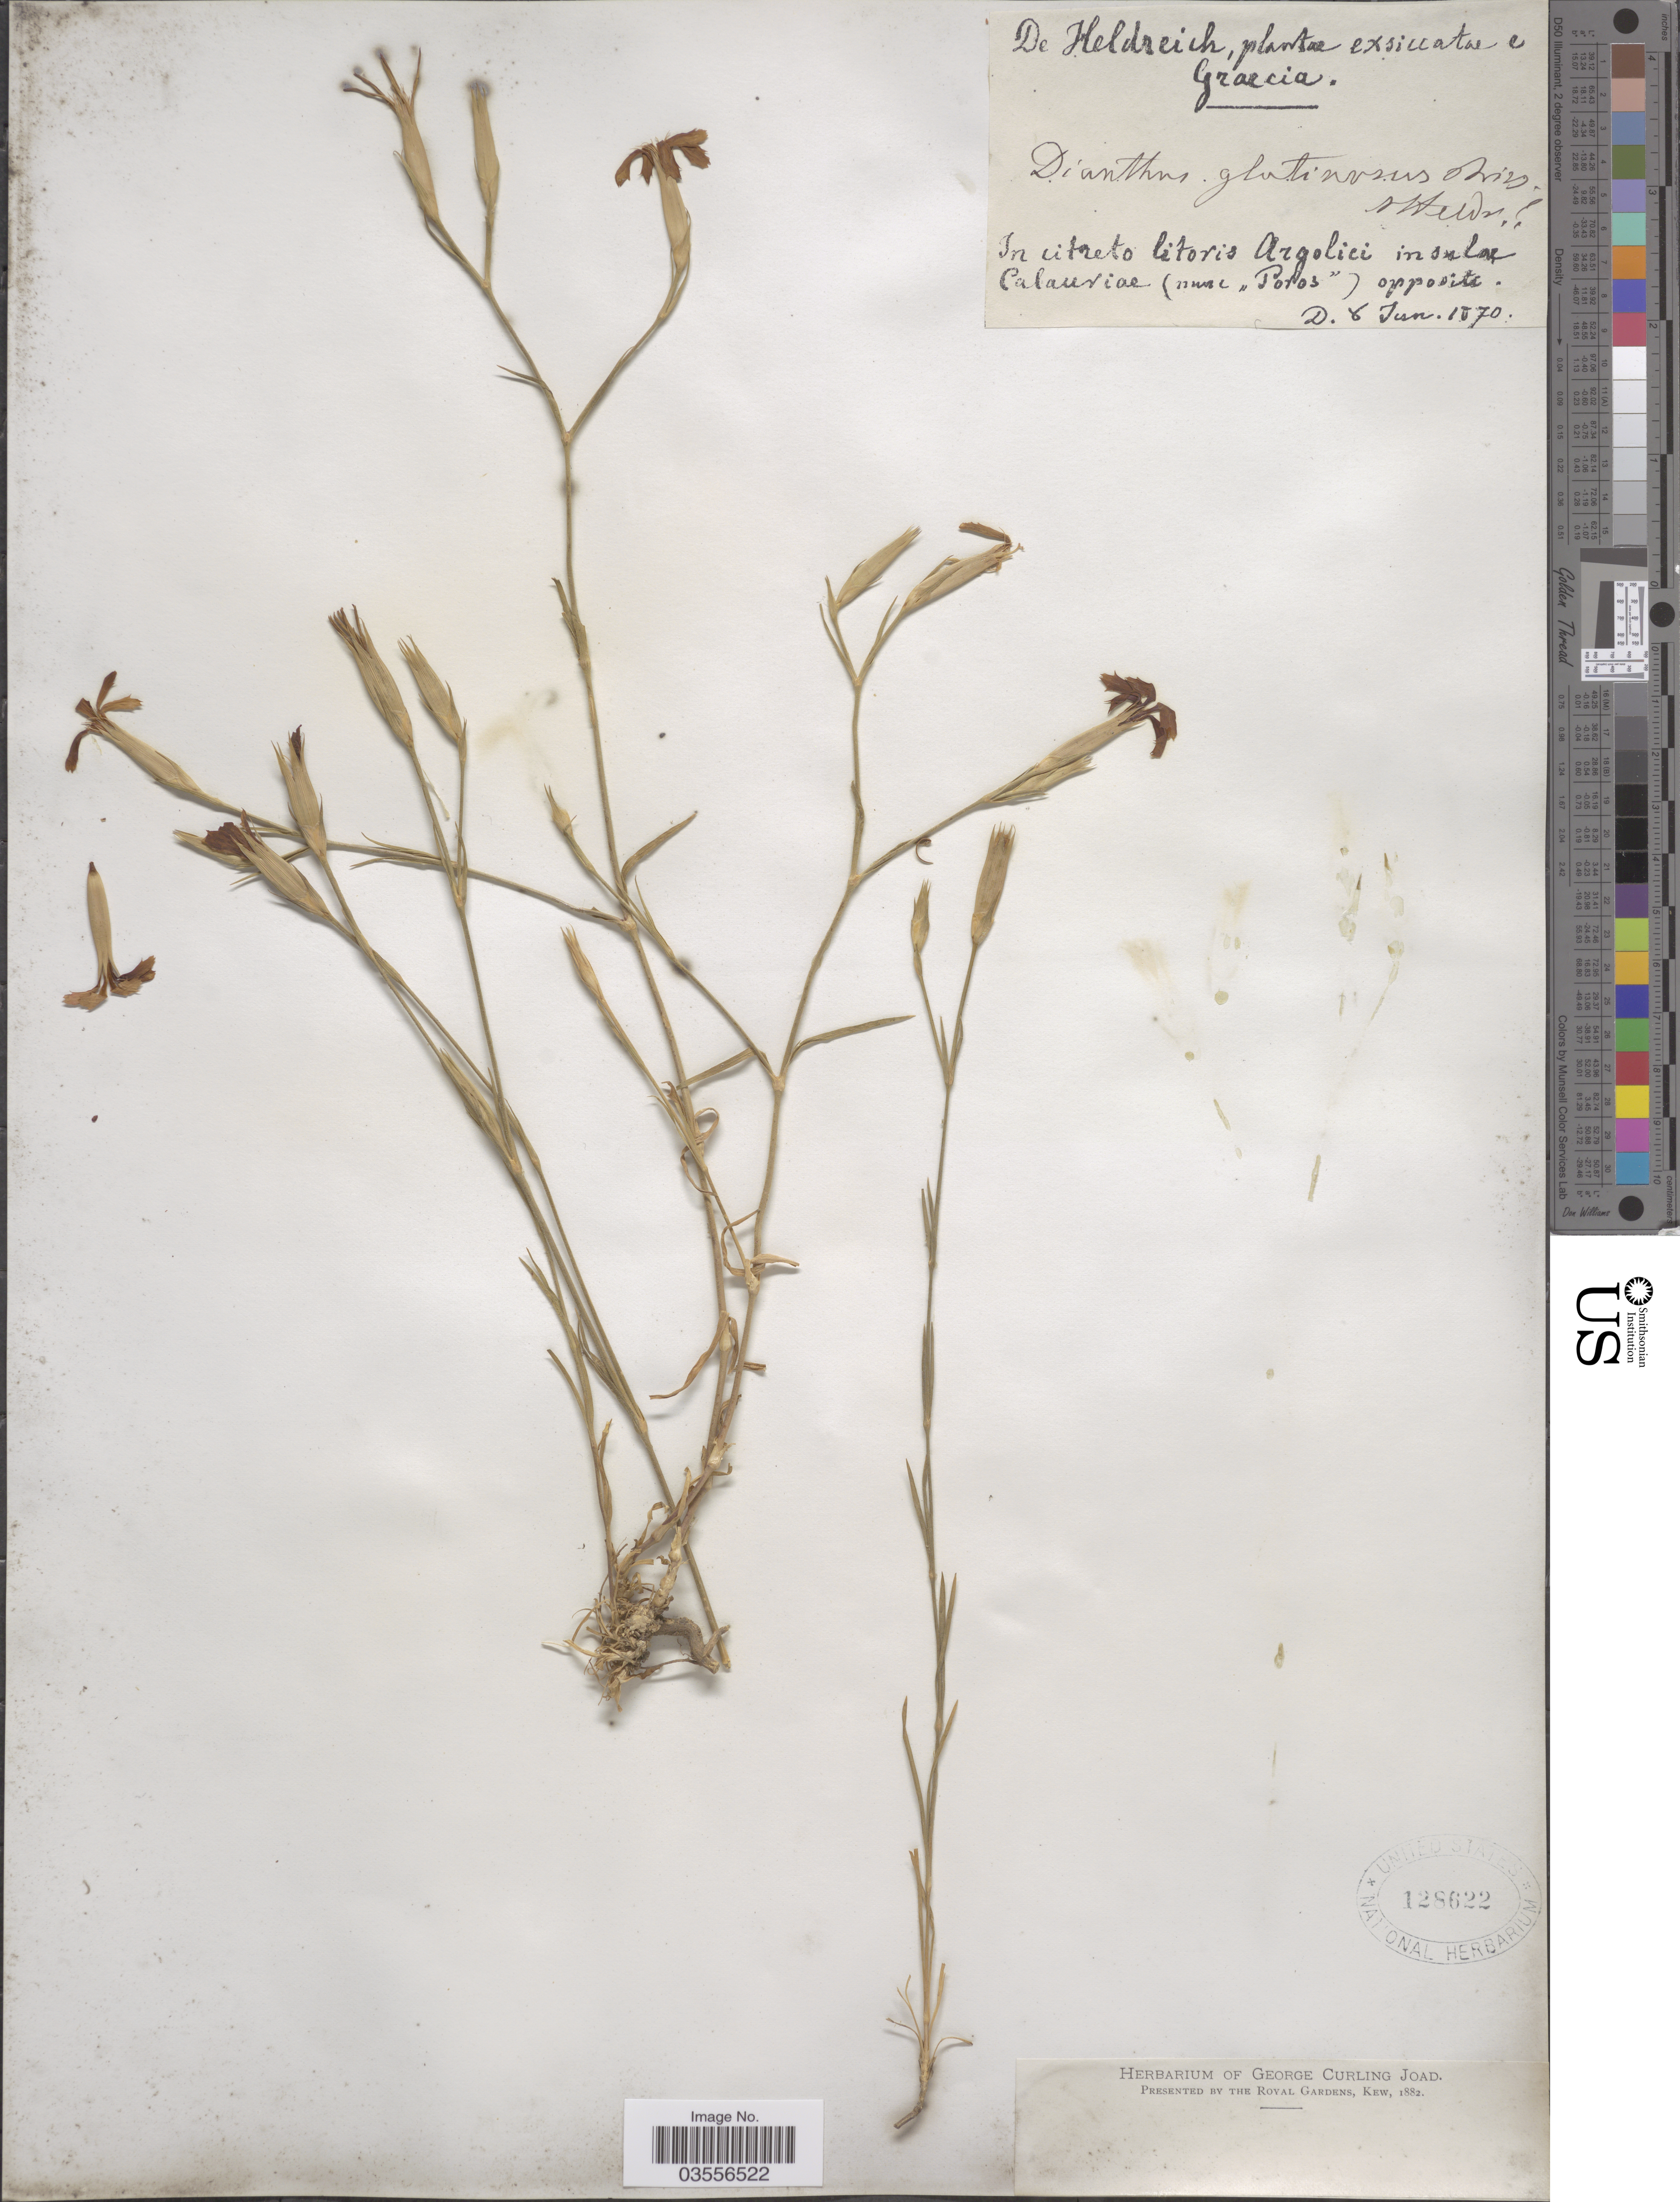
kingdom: Plantae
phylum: Tracheophyta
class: Magnoliopsida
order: Caryophyllales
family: Caryophyllaceae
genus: Dianthus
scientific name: Dianthus glutinosus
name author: Boiss. & Heldr.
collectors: -. De Heldreich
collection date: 1870-06-08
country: Greece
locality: Graecia. In citreto litoris Argolici insulae Calauriae (munc "Poros") opposite.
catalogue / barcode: US 128622